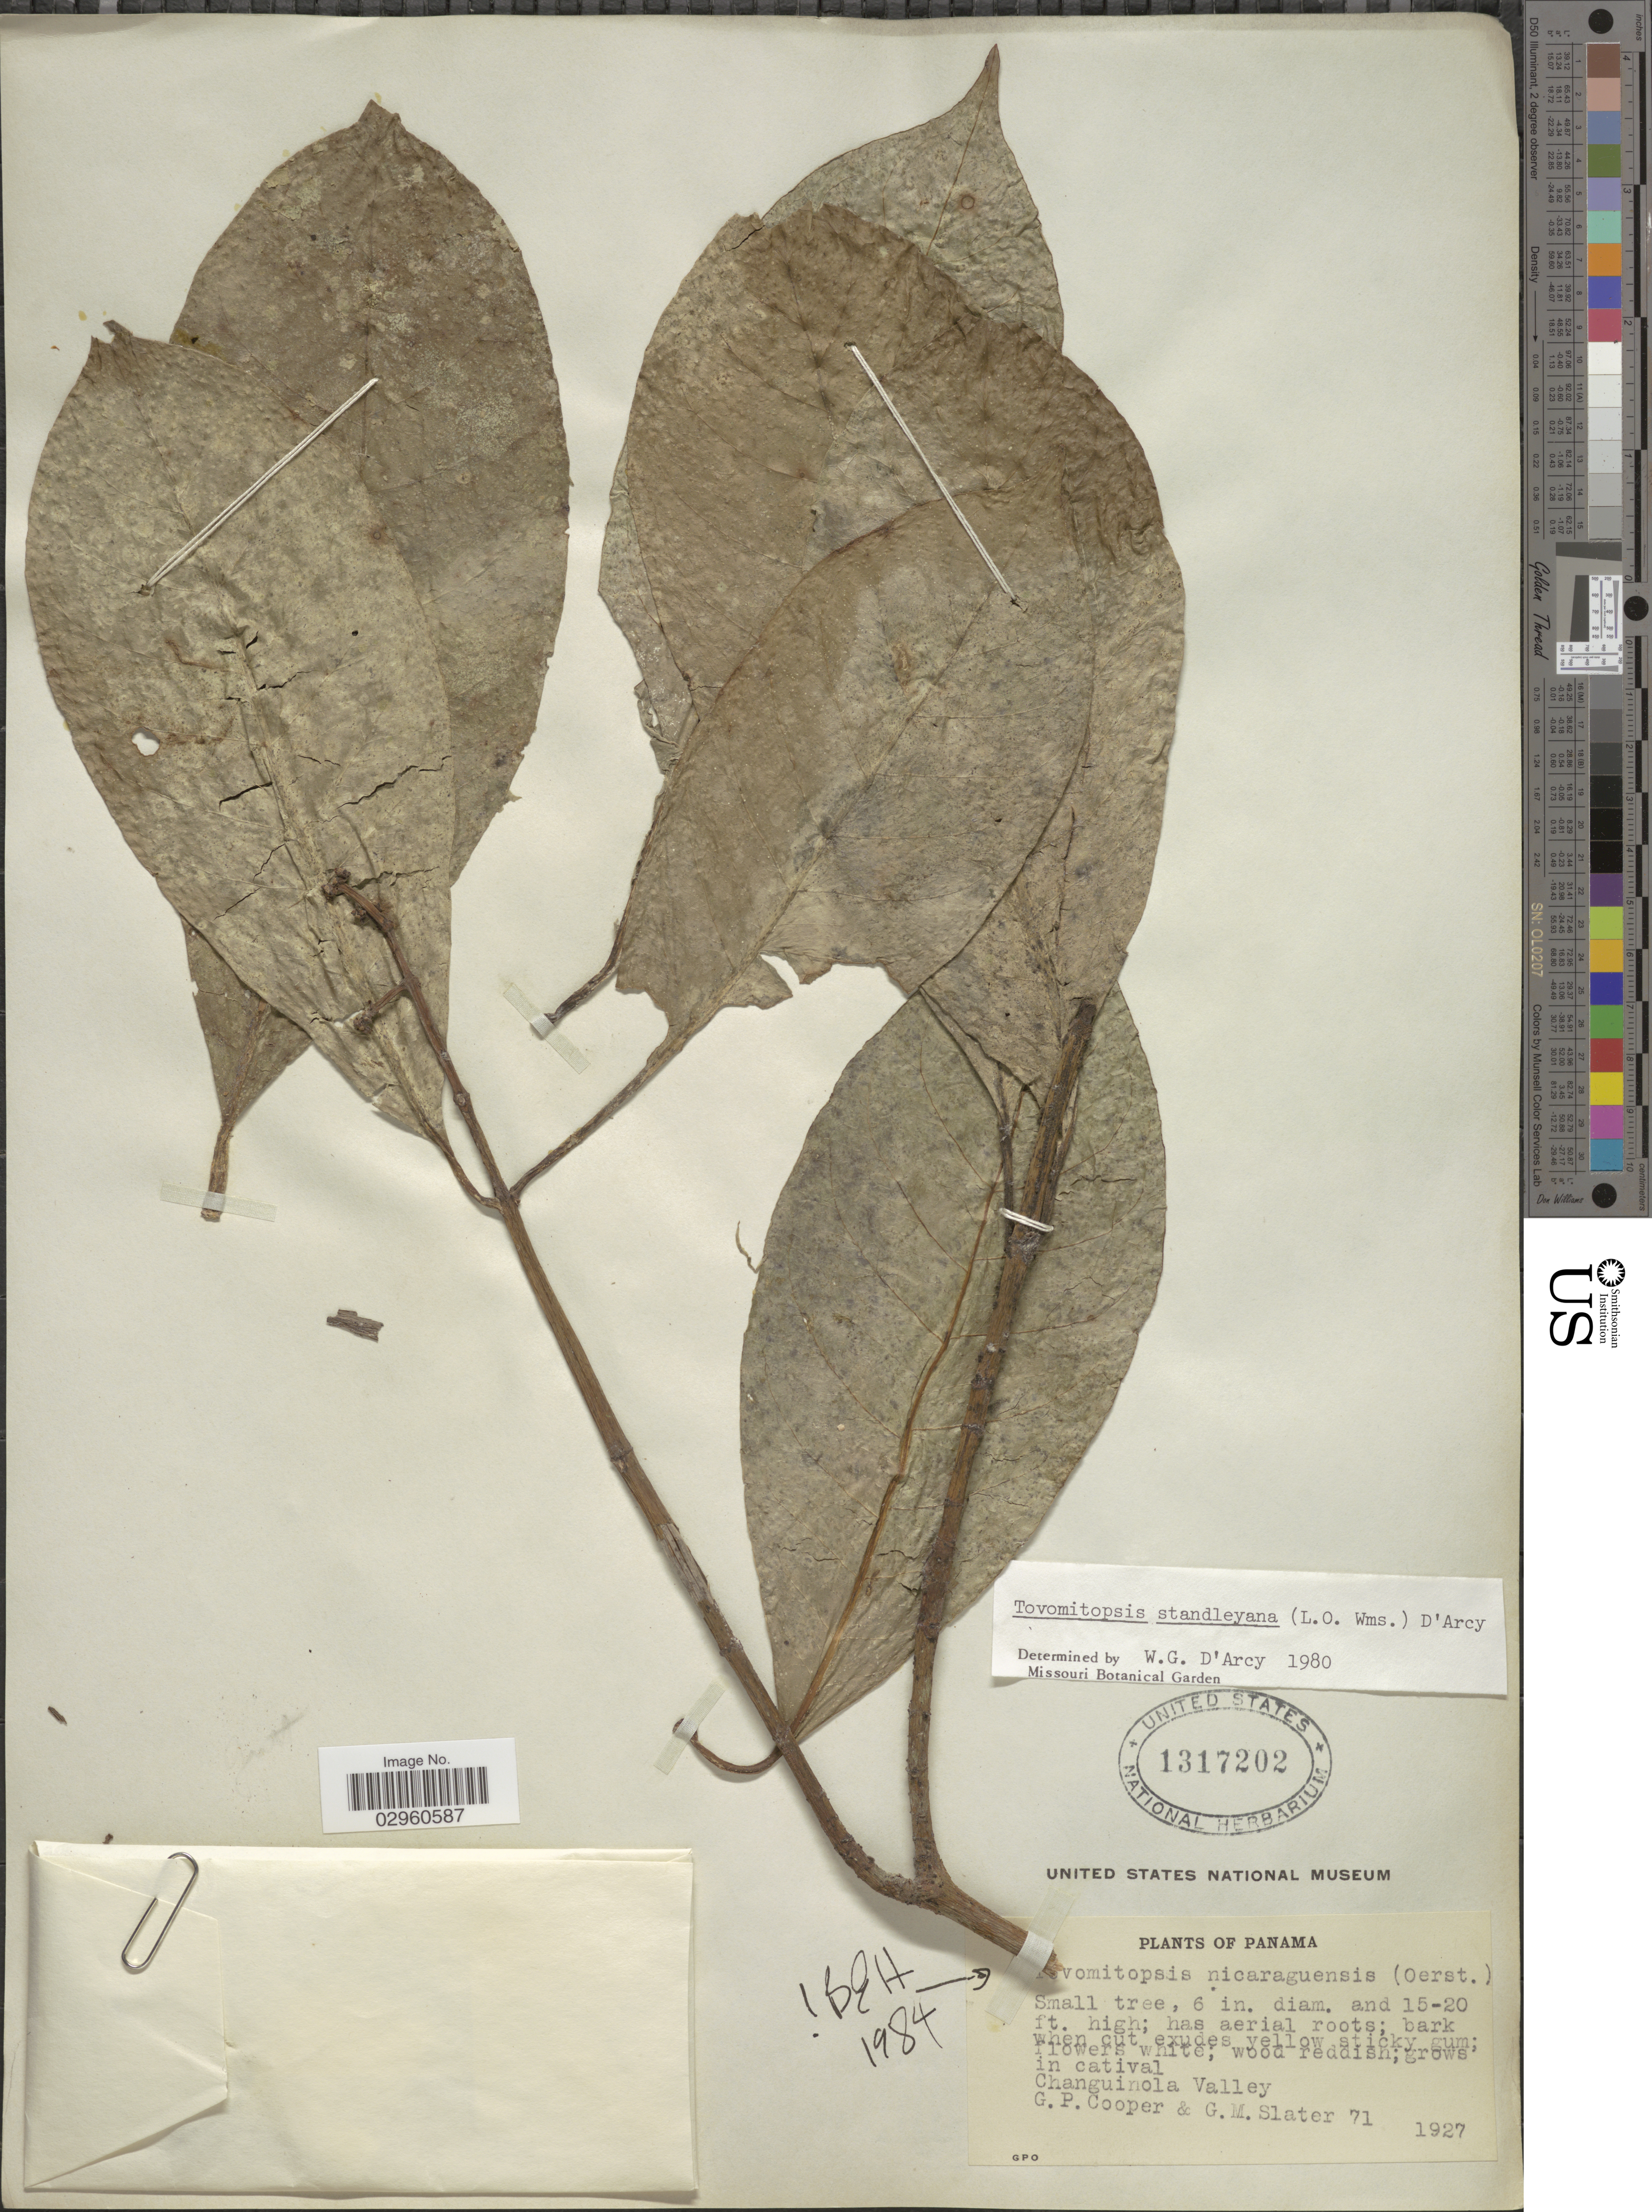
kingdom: Plantae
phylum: Tracheophyta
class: Magnoliopsida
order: Malpighiales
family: Clusiaceae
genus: Chrysochlamys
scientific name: Chrysochlamys nicaraguensis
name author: (Oerst. et al.) Hemsl.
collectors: G. Cooper & G. Slater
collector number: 71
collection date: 1927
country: Panama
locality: Changuinola Valley.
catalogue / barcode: US 1317202